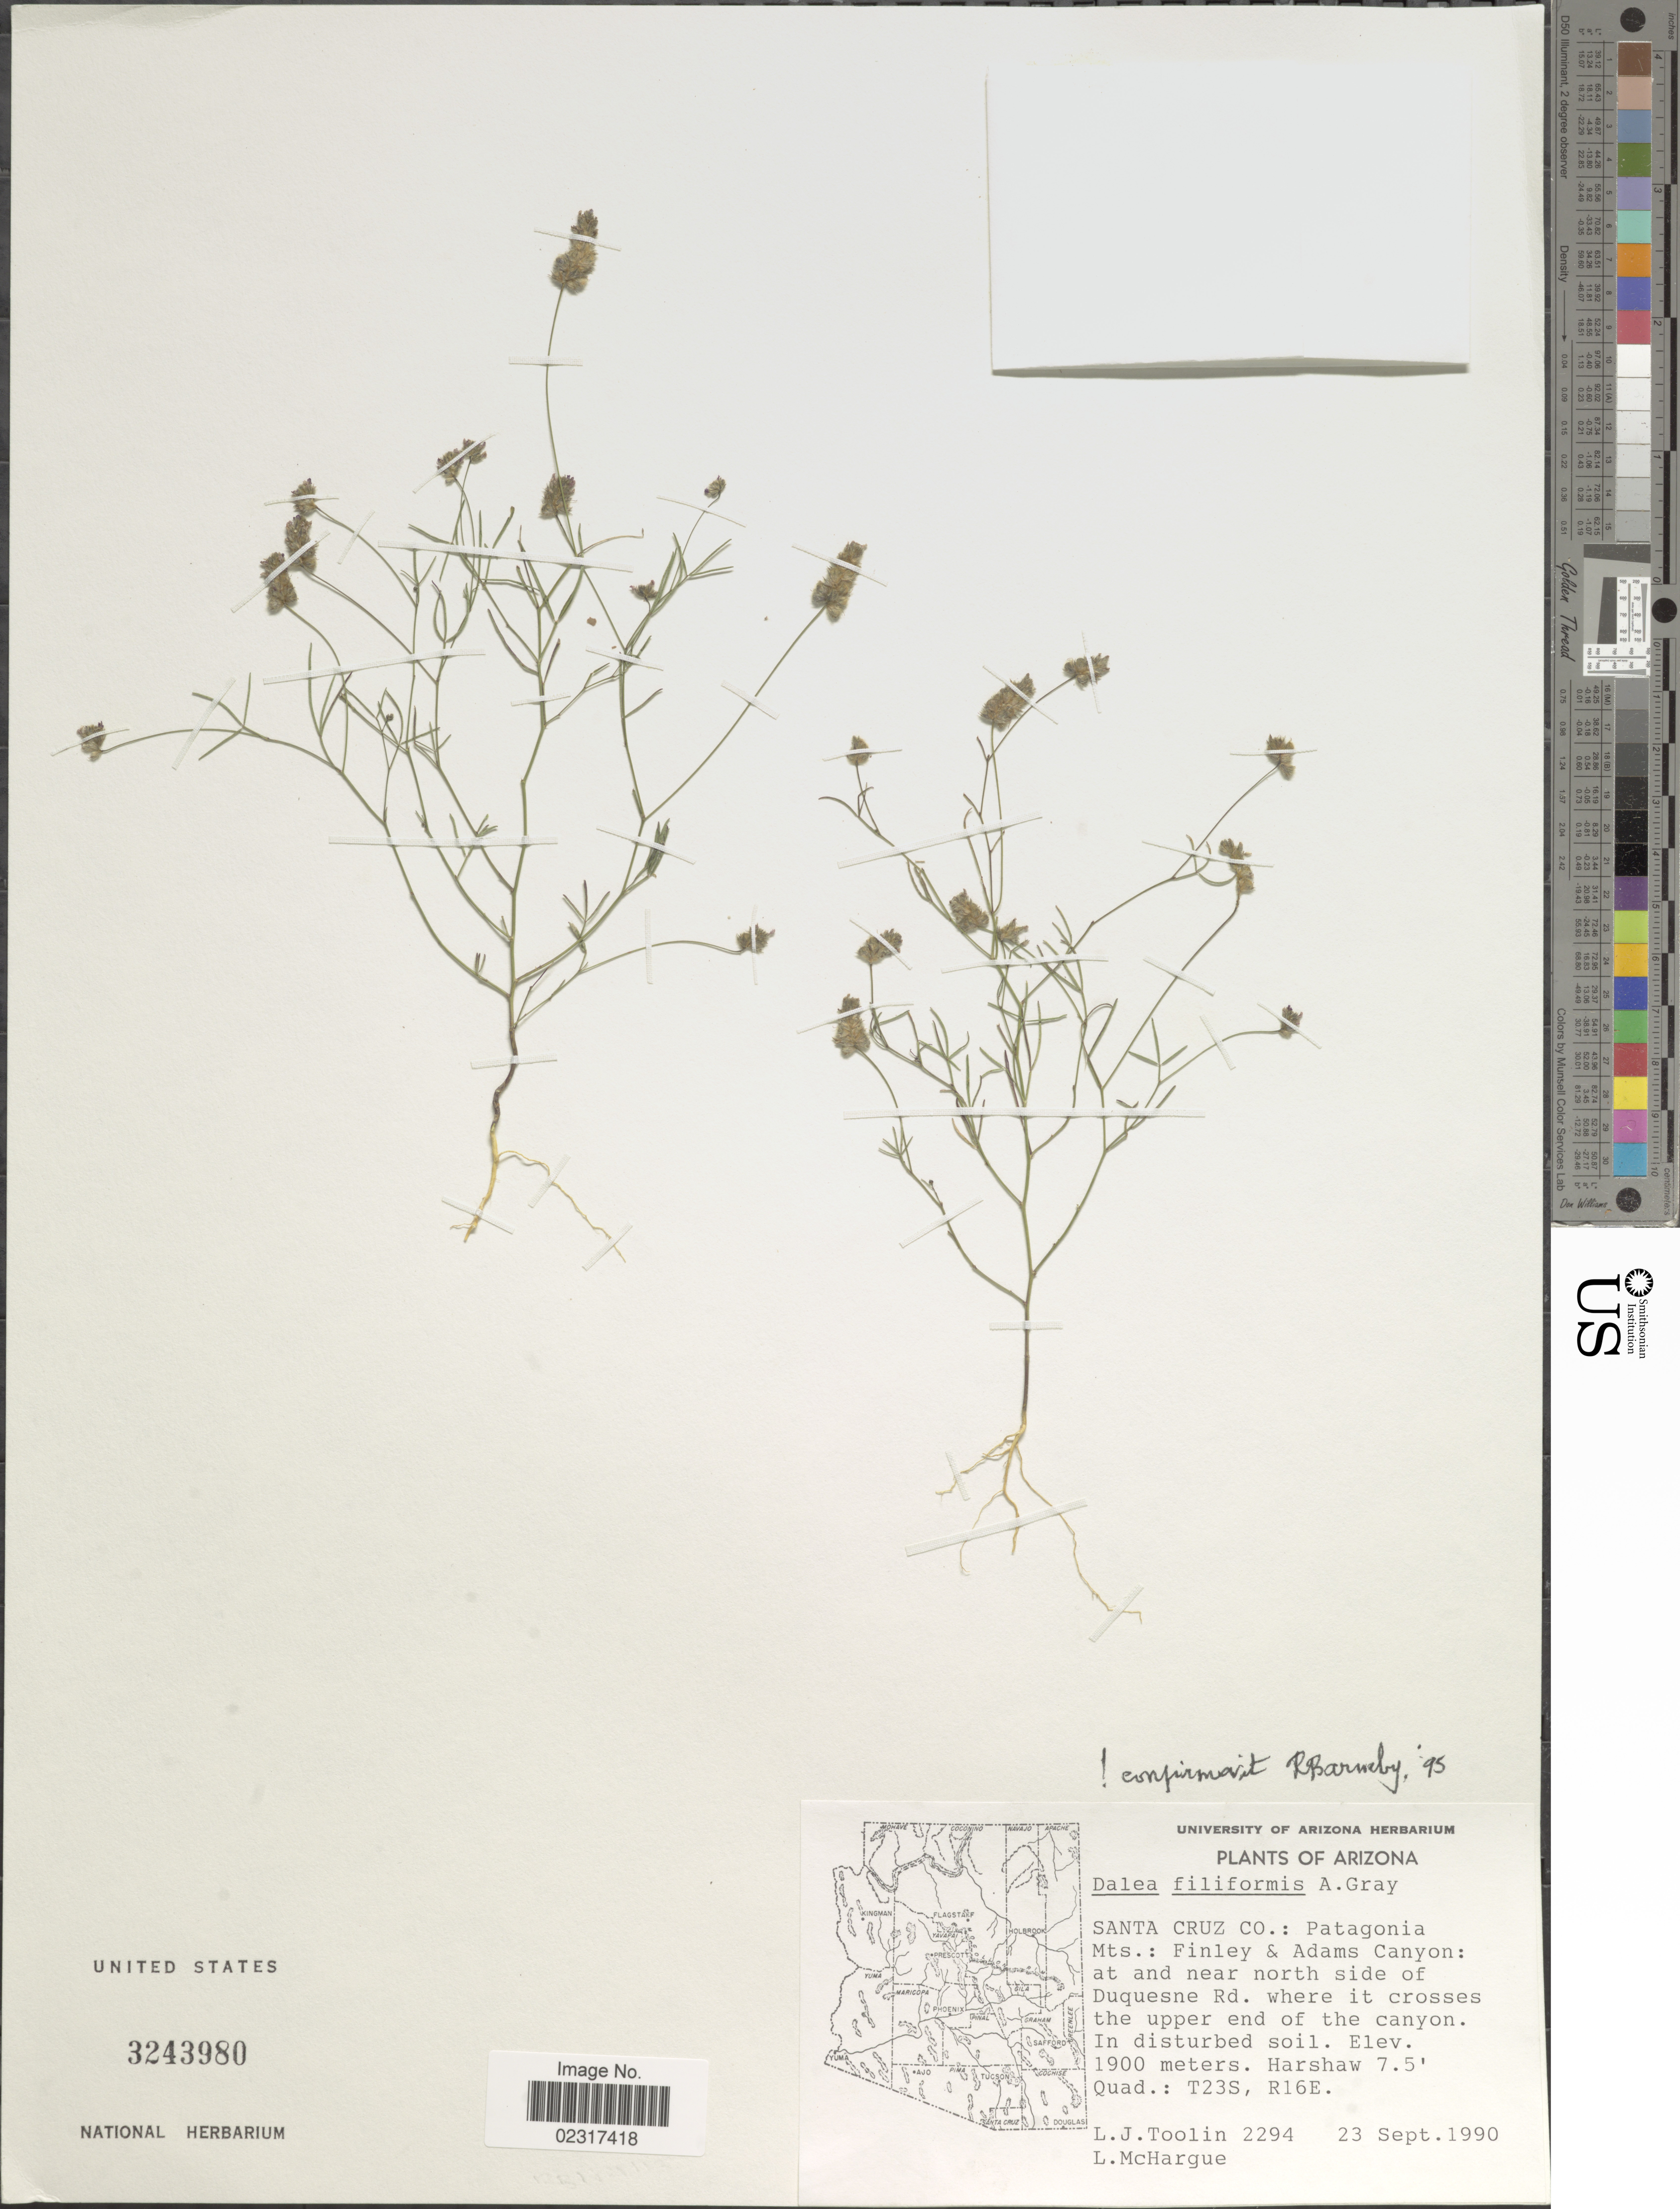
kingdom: Plantae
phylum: Tracheophyta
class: Magnoliopsida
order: Fabales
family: Fabaceae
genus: Dalea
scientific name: Dalea filiformis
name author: A. Gray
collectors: L. J. Toolin & L. Mchargue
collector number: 2294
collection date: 1990-09-23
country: United States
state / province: Arizona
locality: Santa Cruz Co.: Patagonia Mts.: Finley & Adams Canyon: at and near north side of Duquesne Rd. where it crosses the upper end of the canyon, Harshaw 7.5'Quad.: T23S, R16E.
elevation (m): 1900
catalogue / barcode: US 3243980